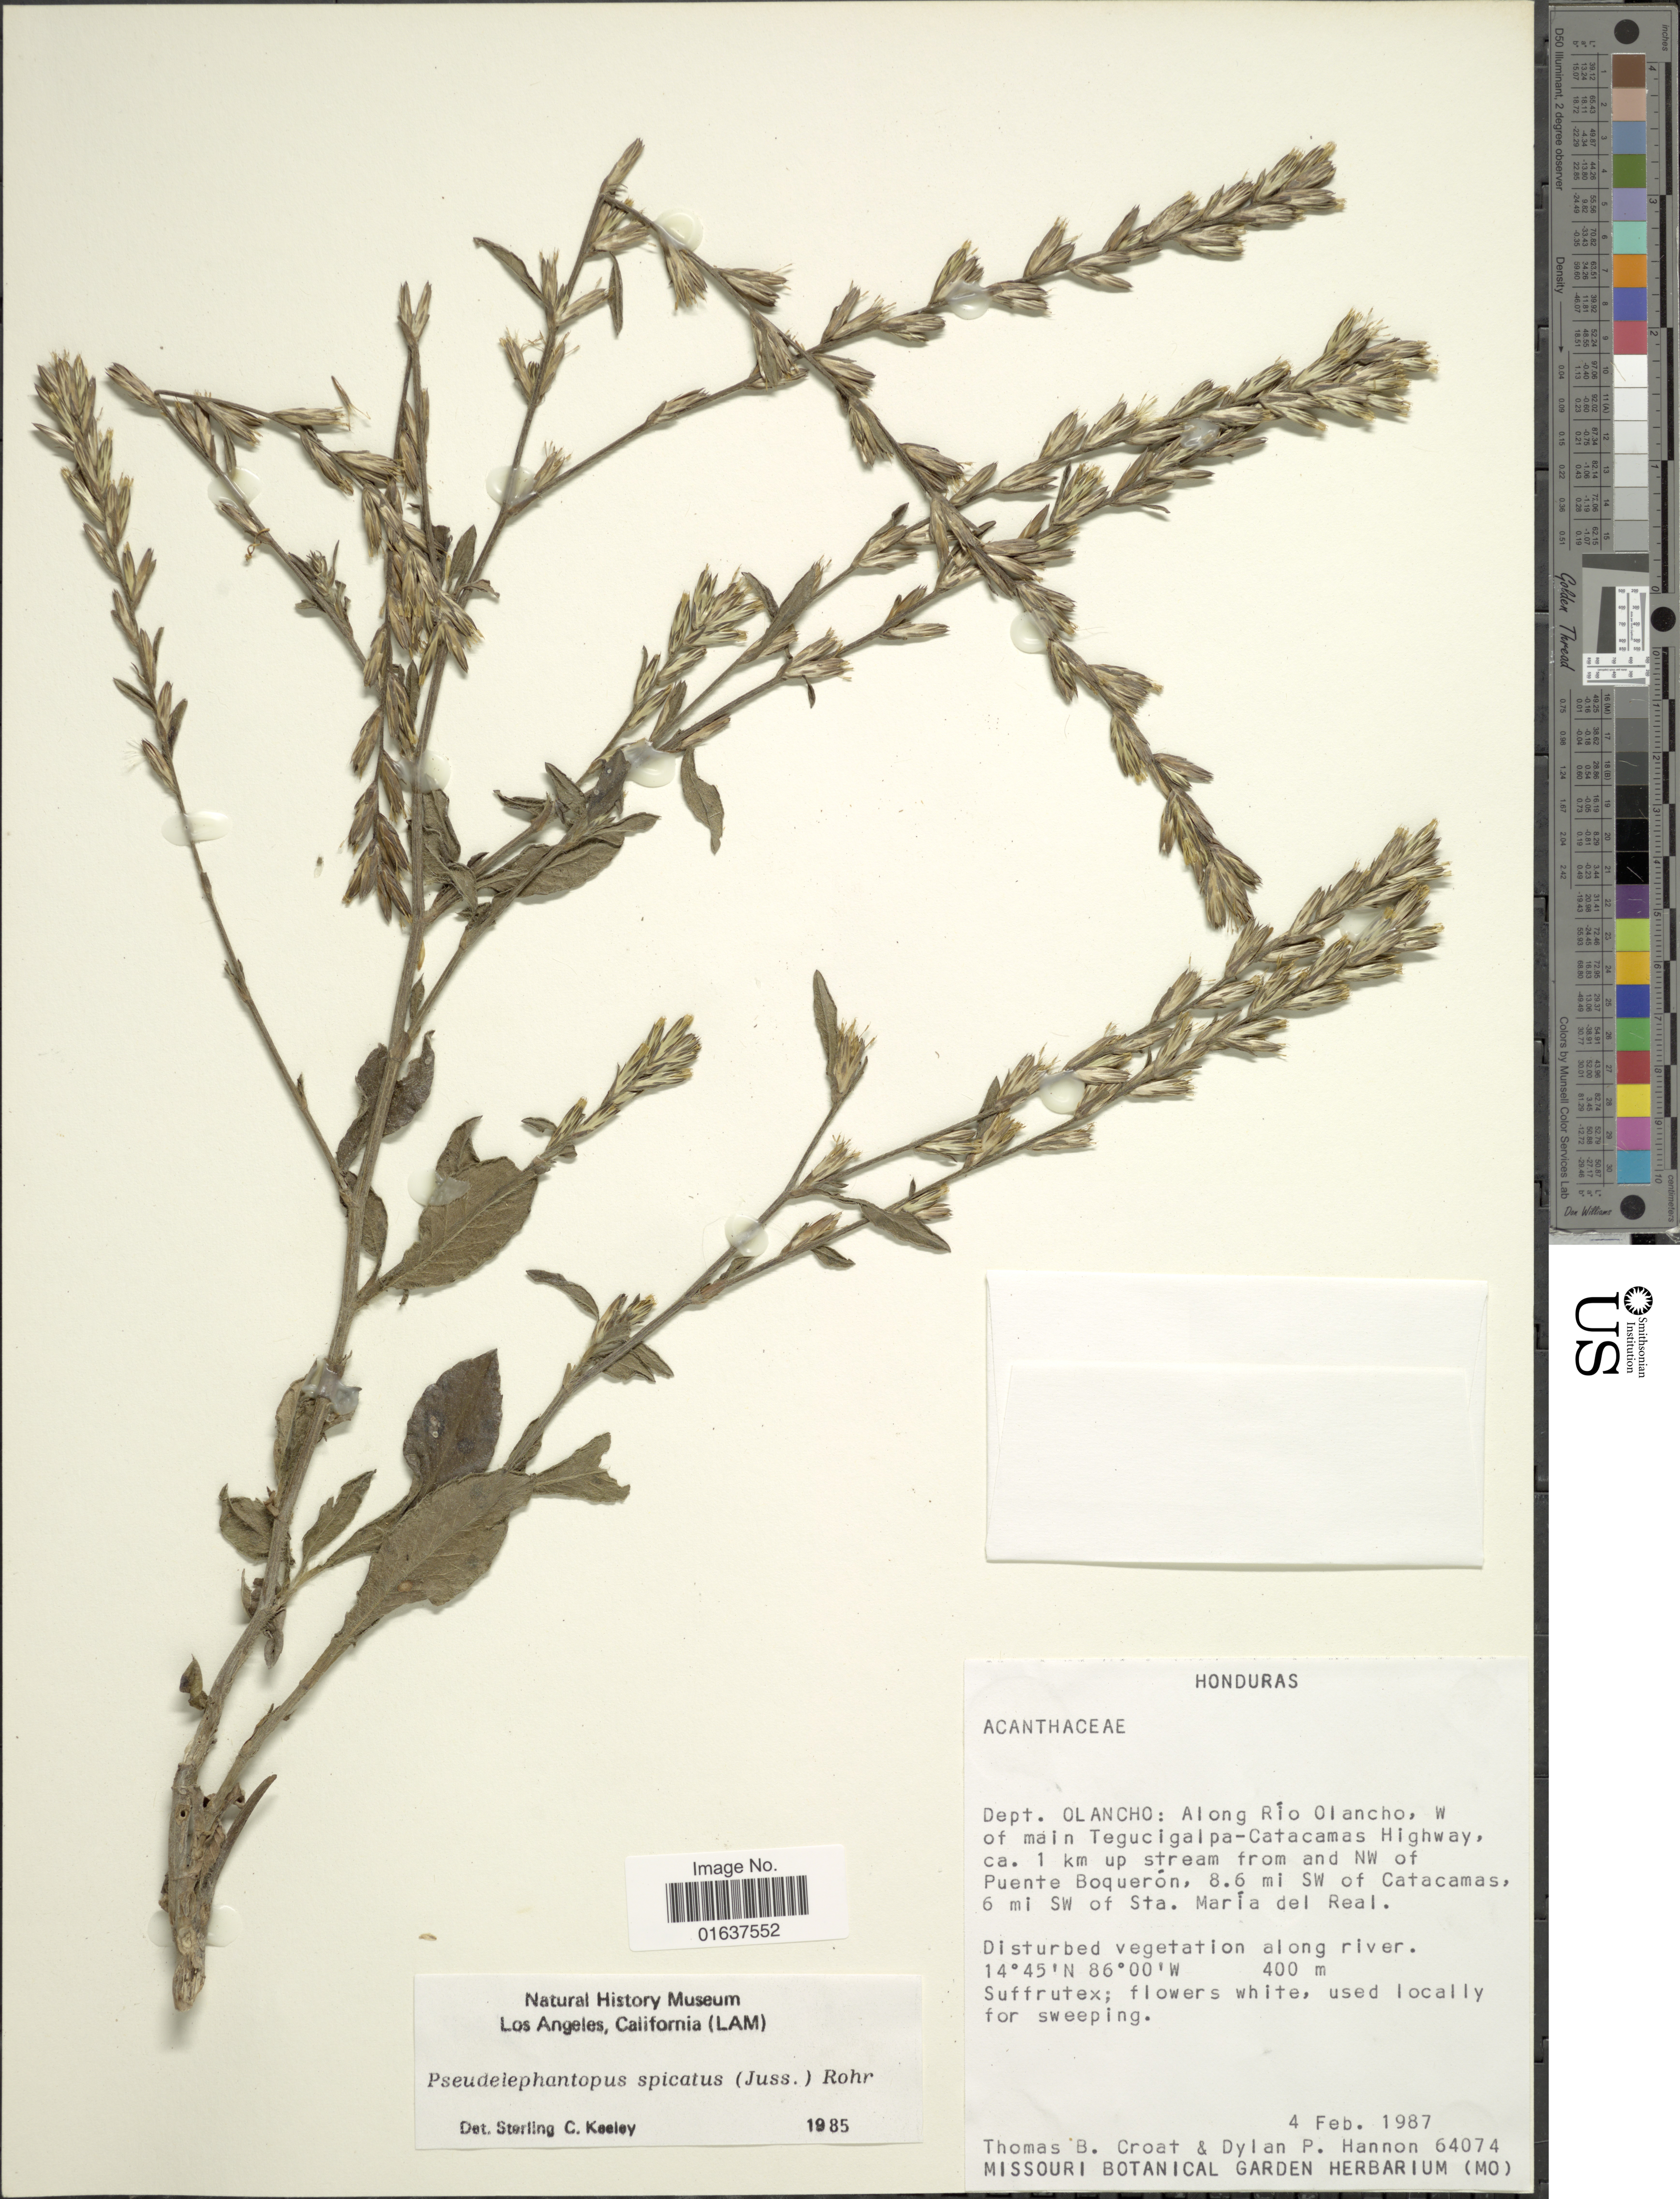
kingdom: Plantae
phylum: Tracheophyta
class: Magnoliopsida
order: Asterales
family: Asteraceae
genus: Pseudelephantopus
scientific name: Pseudelephantopus spicatus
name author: (Juss. ex Aubl.) C.F. Baker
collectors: T. B. Croat & D. Hannon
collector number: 64074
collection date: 1987-02-04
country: Honduras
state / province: Olancho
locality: Along Rio Olancho, W of main Tegucigalpa-Catacamas Highway, 1 km up stream from an d NW of Puente Boqueron, 8.6 mi SW of Catacamas, 6 mi SW of Sta. Maria del Real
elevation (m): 400